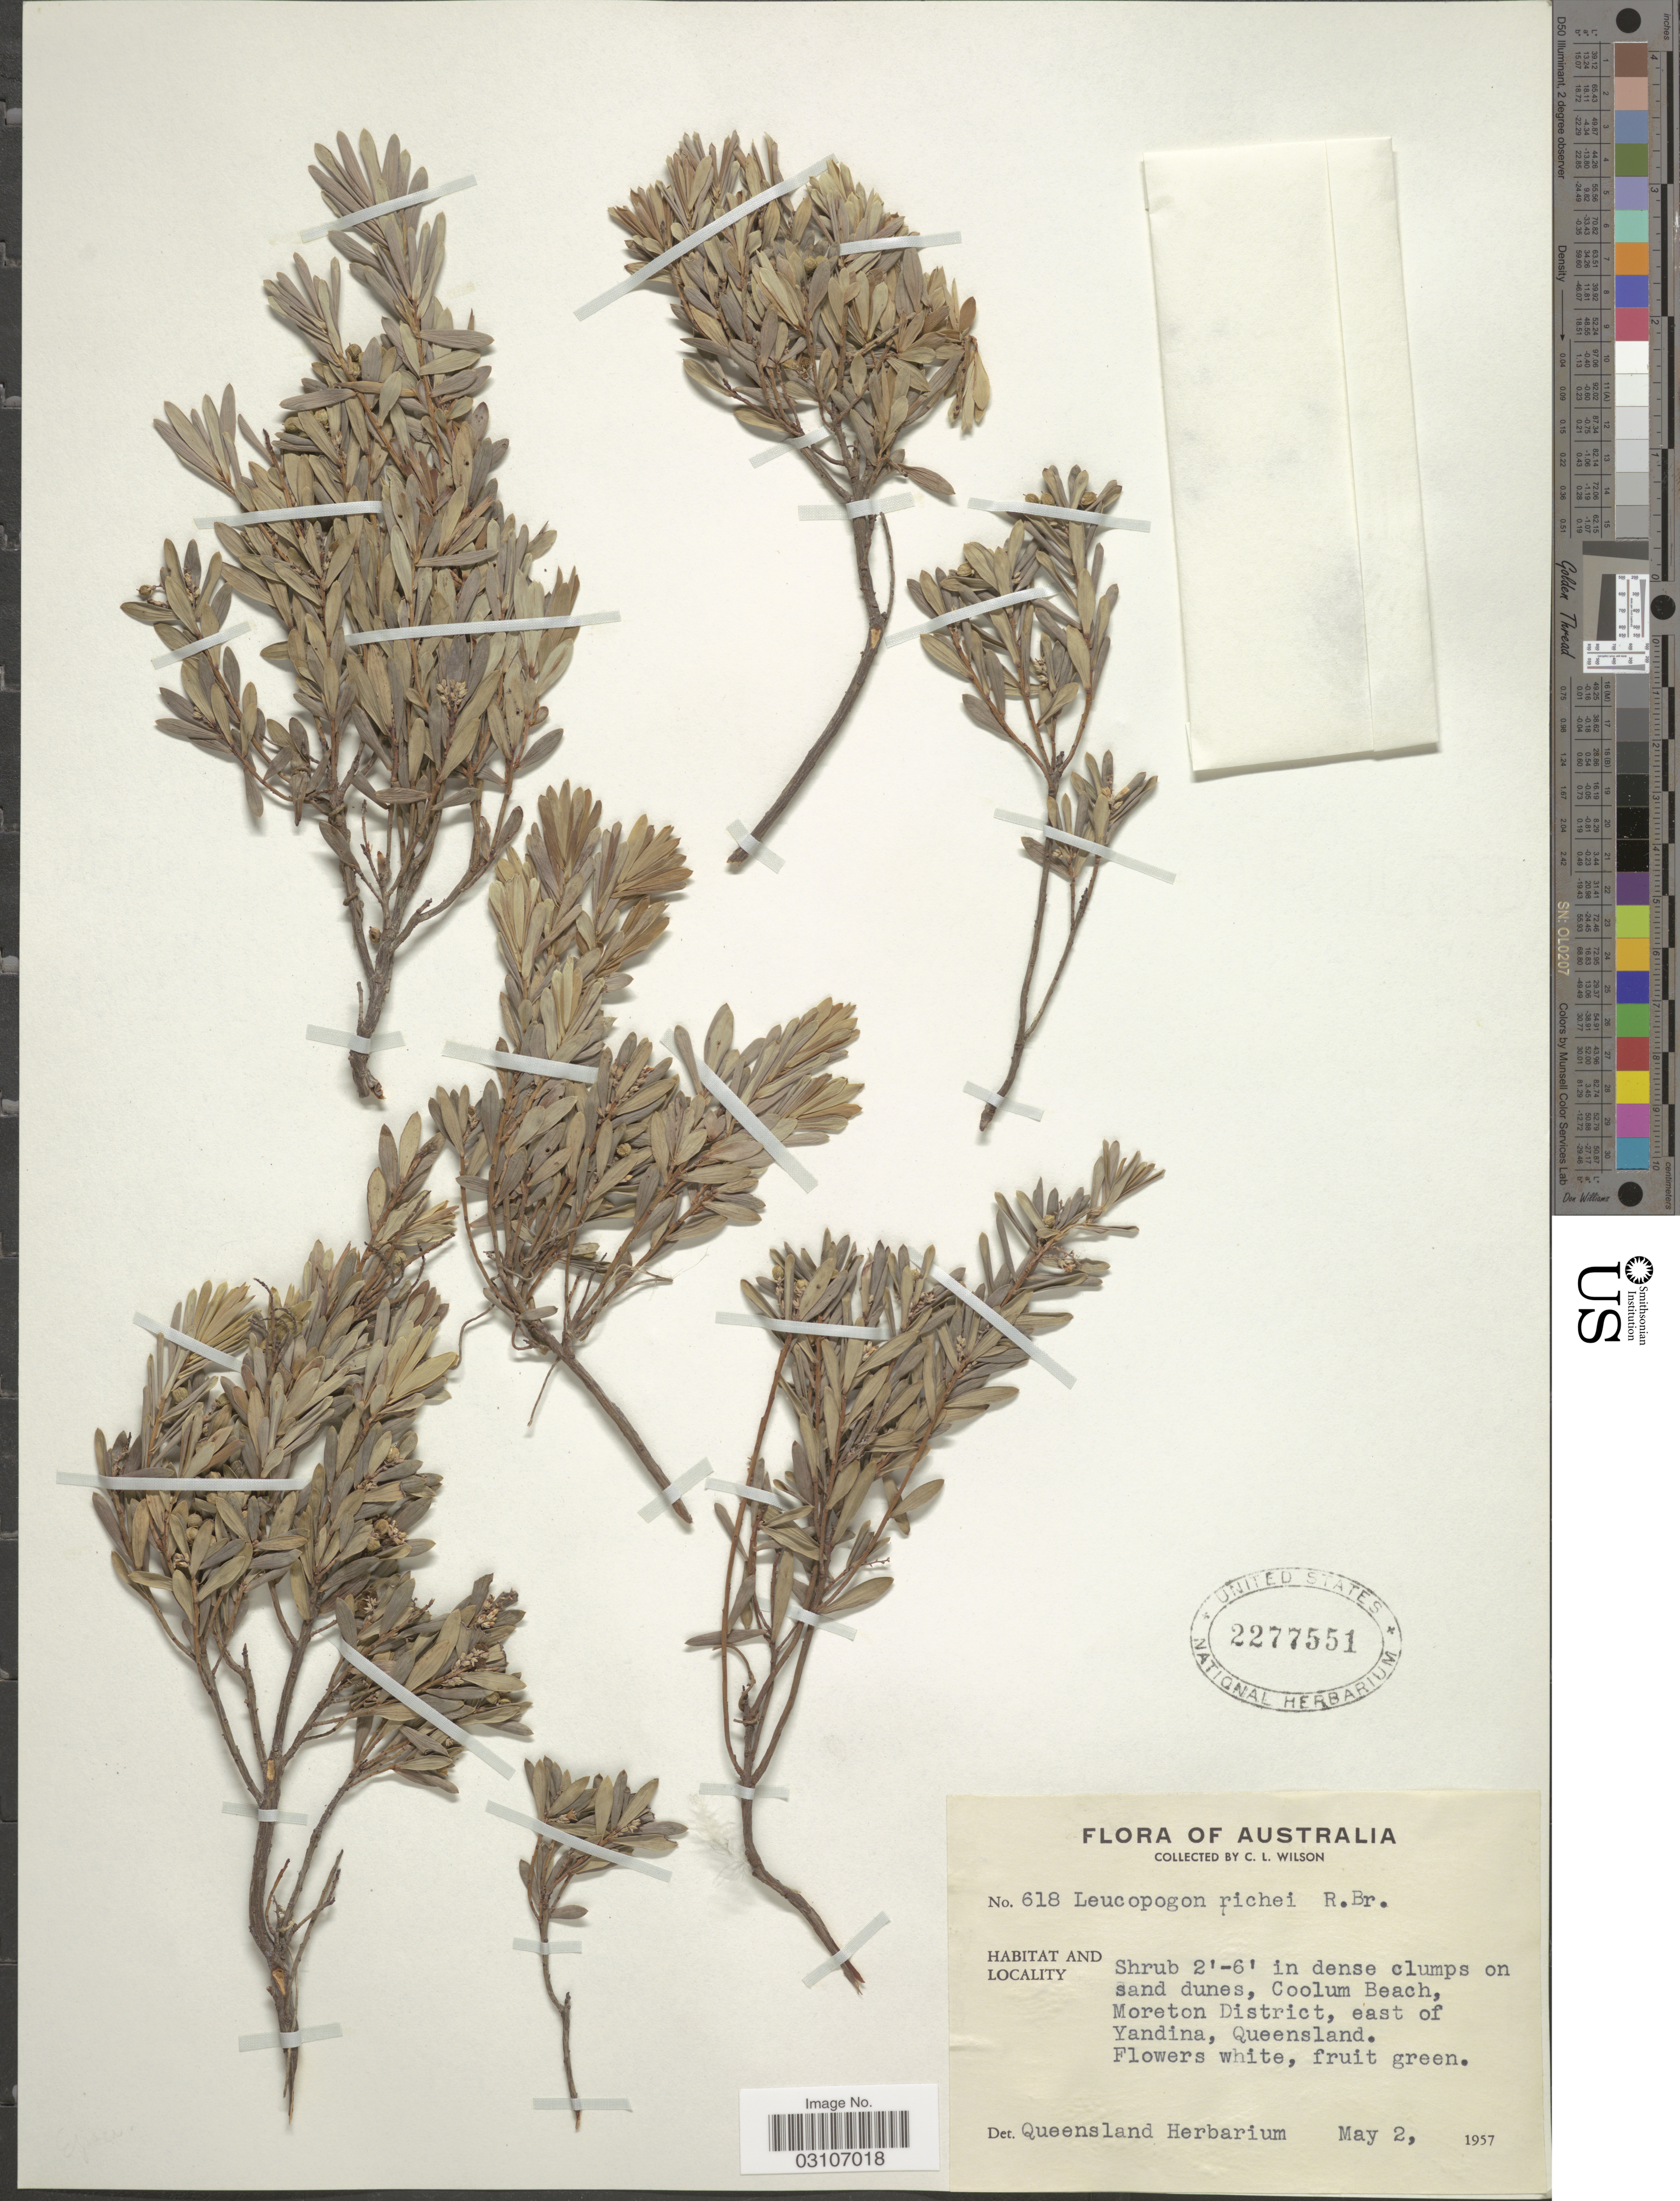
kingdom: Plantae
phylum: Tracheophyta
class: Magnoliopsida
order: Ericales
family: Ericaceae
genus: Leucopogon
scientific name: Leucopogon richei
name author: R. Br.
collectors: C. L. Wilson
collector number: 618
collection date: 1957-05-02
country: Australia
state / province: Queensland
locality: In dense clumps on sand dunes, Coolum Beach, Moreton District, east of Yandina.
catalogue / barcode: US 2277551